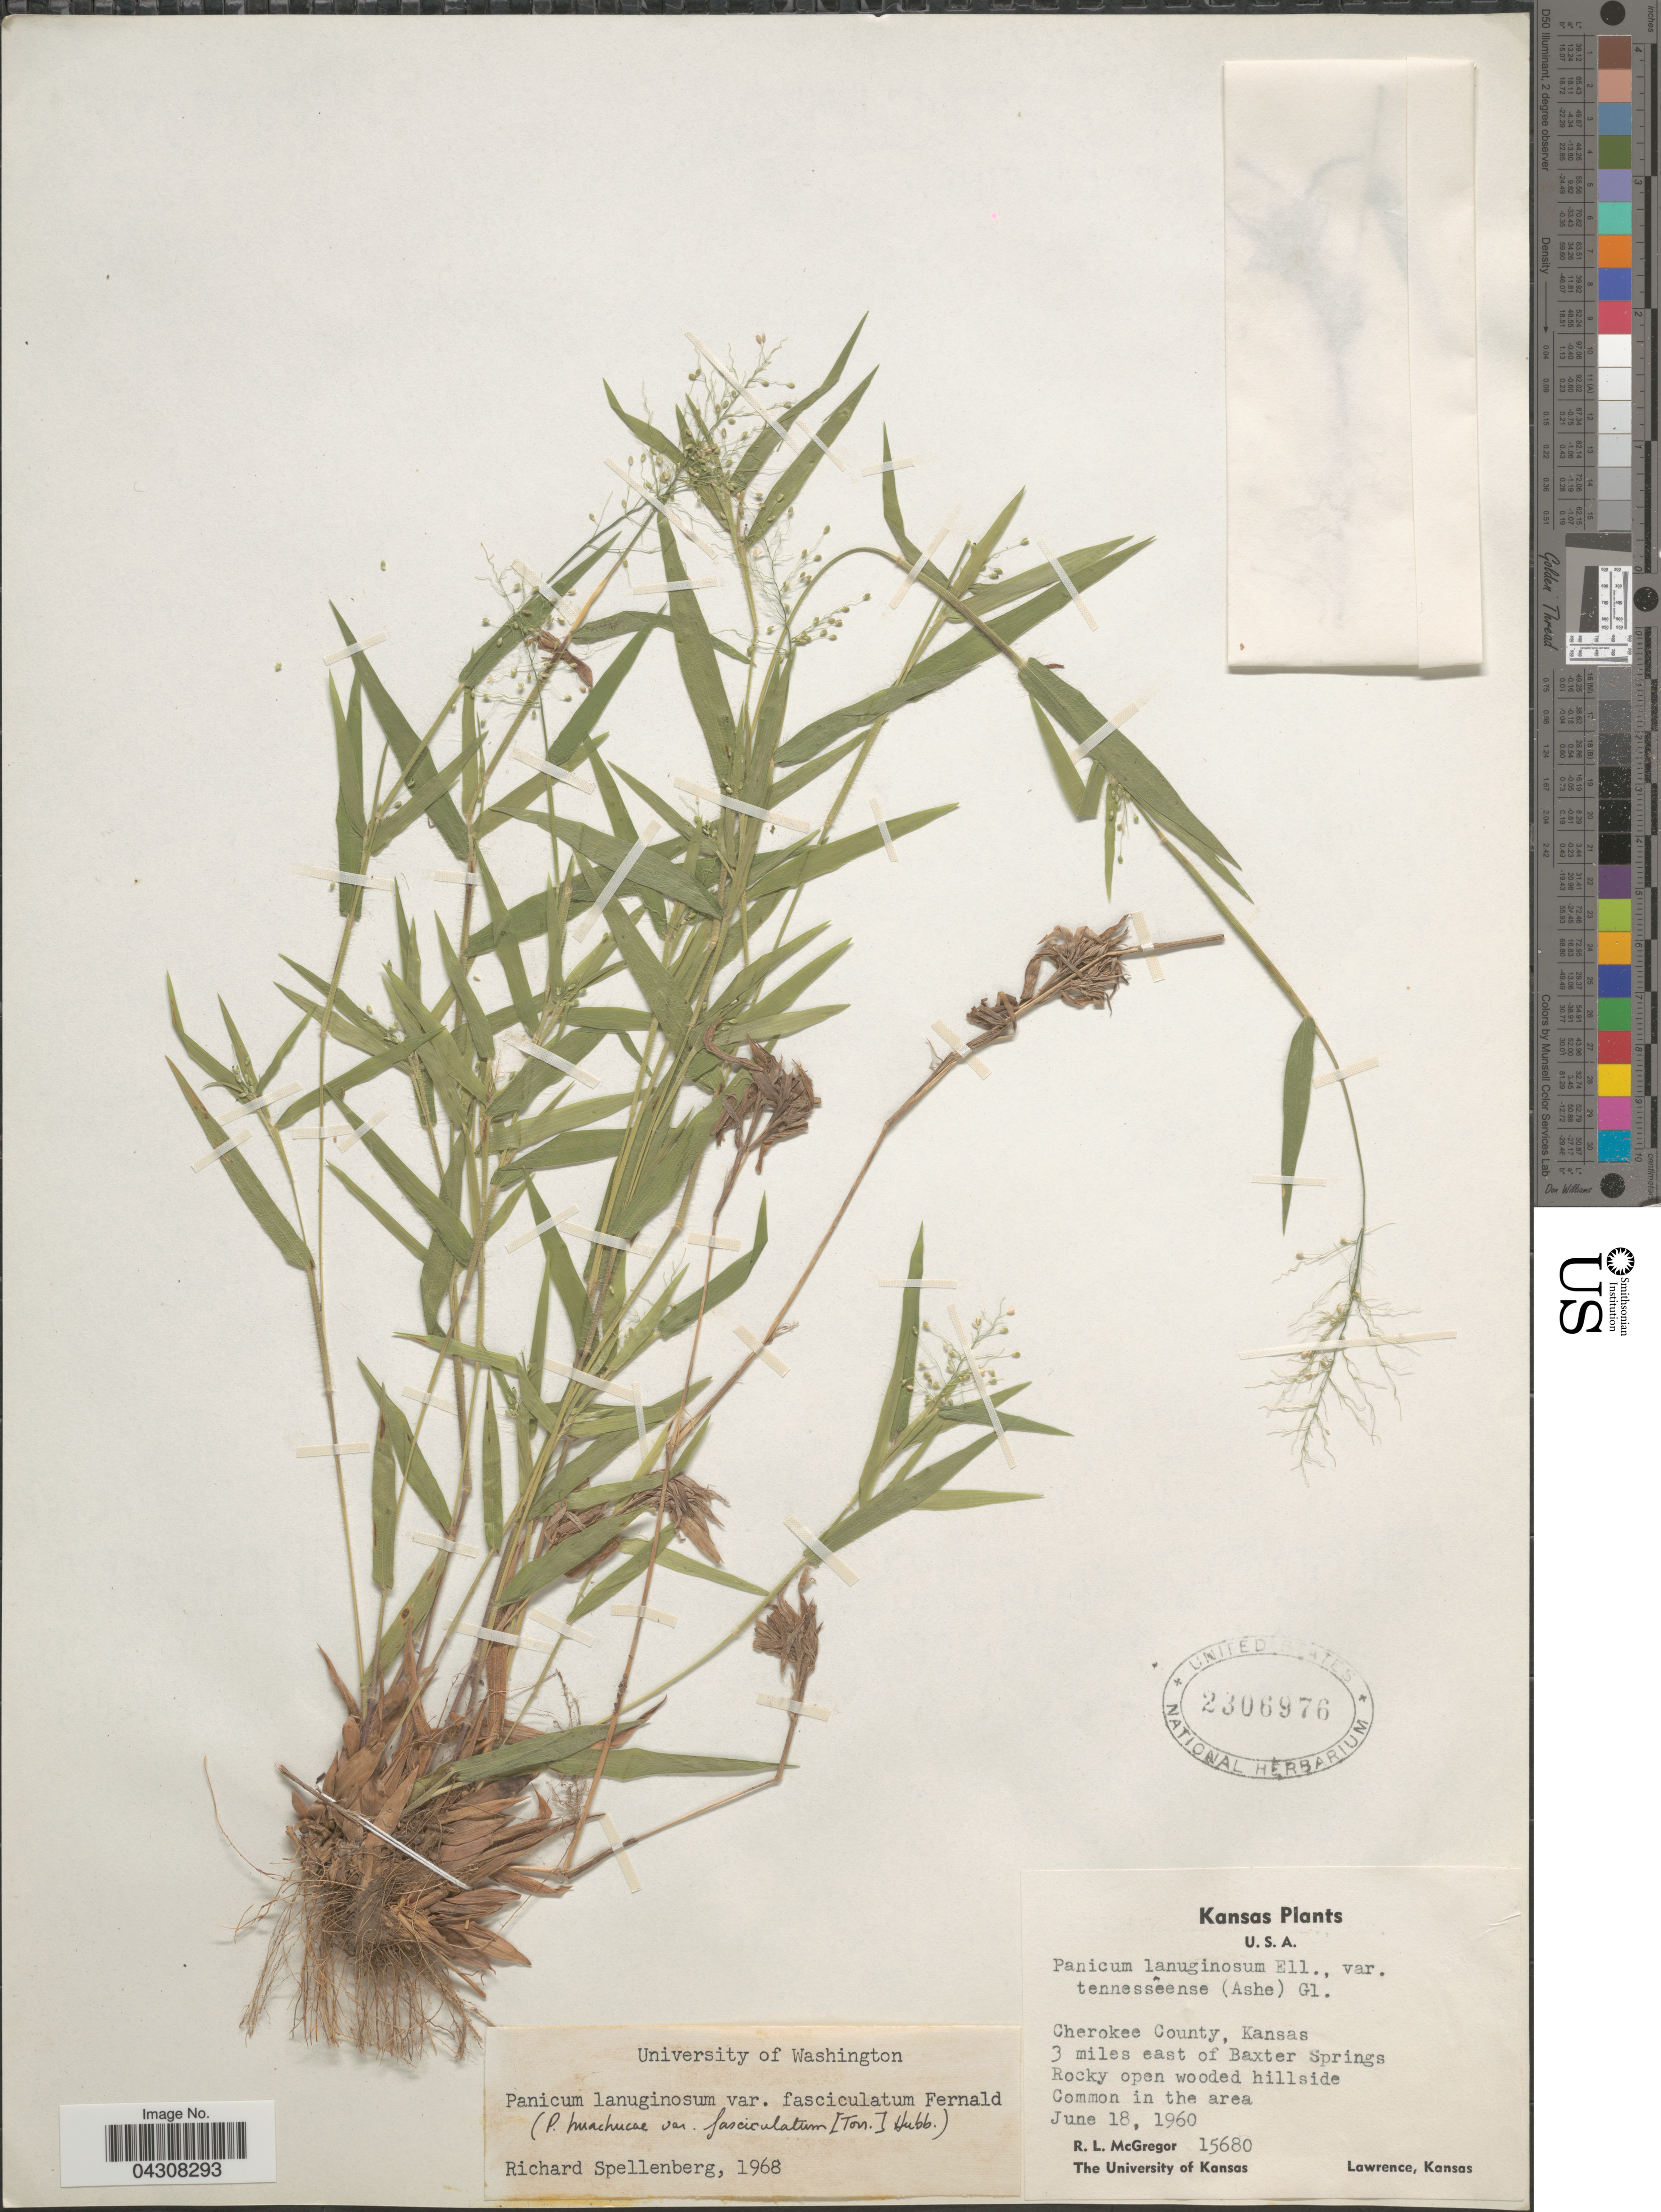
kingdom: Plantae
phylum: Tracheophyta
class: Liliopsida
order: Poales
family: Poaceae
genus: Dichanthelium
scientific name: Dichanthelium acuminatum var. acuminatum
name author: (Sw.) Gould & C.A. Clark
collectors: R. McGregor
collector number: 15680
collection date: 1960-06-18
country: United States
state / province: Kansas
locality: Cherokee County. 3 miles east of Baxter Springs. Rocky open wooded hillside. Common in the area.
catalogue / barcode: US 2306976